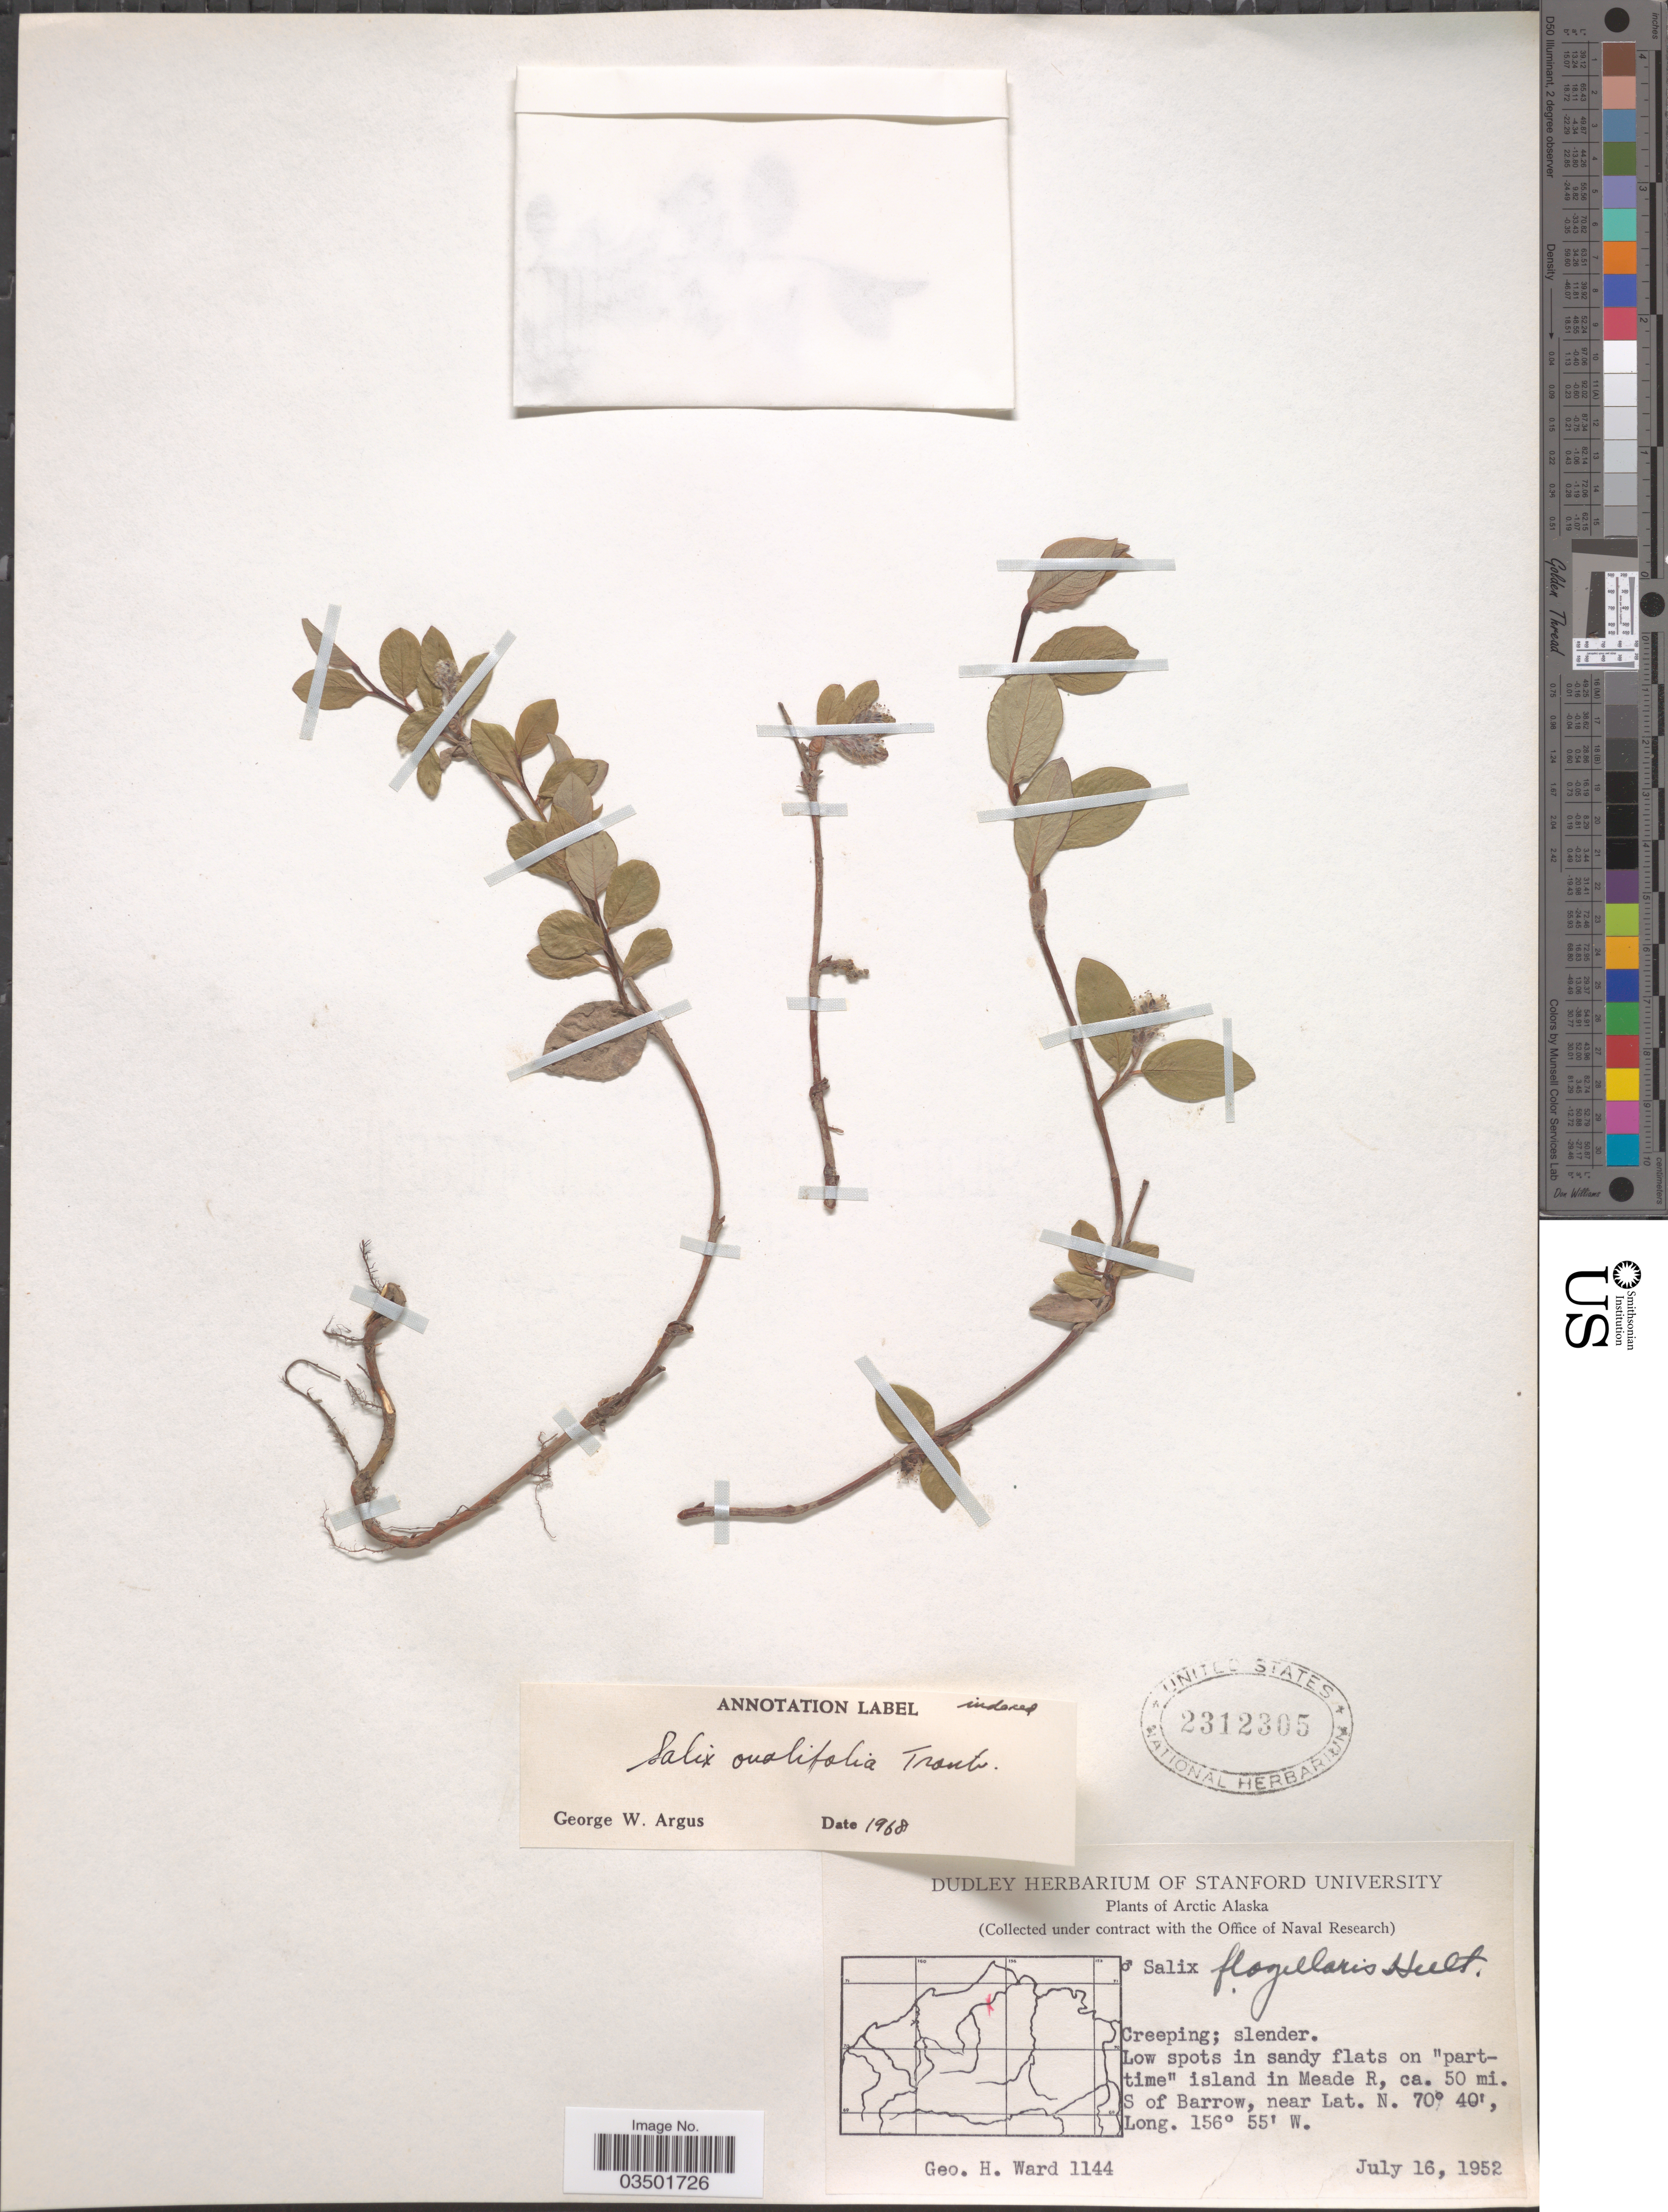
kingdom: Plantae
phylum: Tracheophyta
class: Magnoliopsida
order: Malpighiales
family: Salicaceae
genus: Salix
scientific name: Salix ovalifolia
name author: Trautv.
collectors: G. H. Ward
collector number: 1144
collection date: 1952-07-16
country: United States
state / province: Alaska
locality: Arctic Alaska. On "parttime" island in Meade R, ca. 50 mi. S of Barrow.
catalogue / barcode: US 2312305